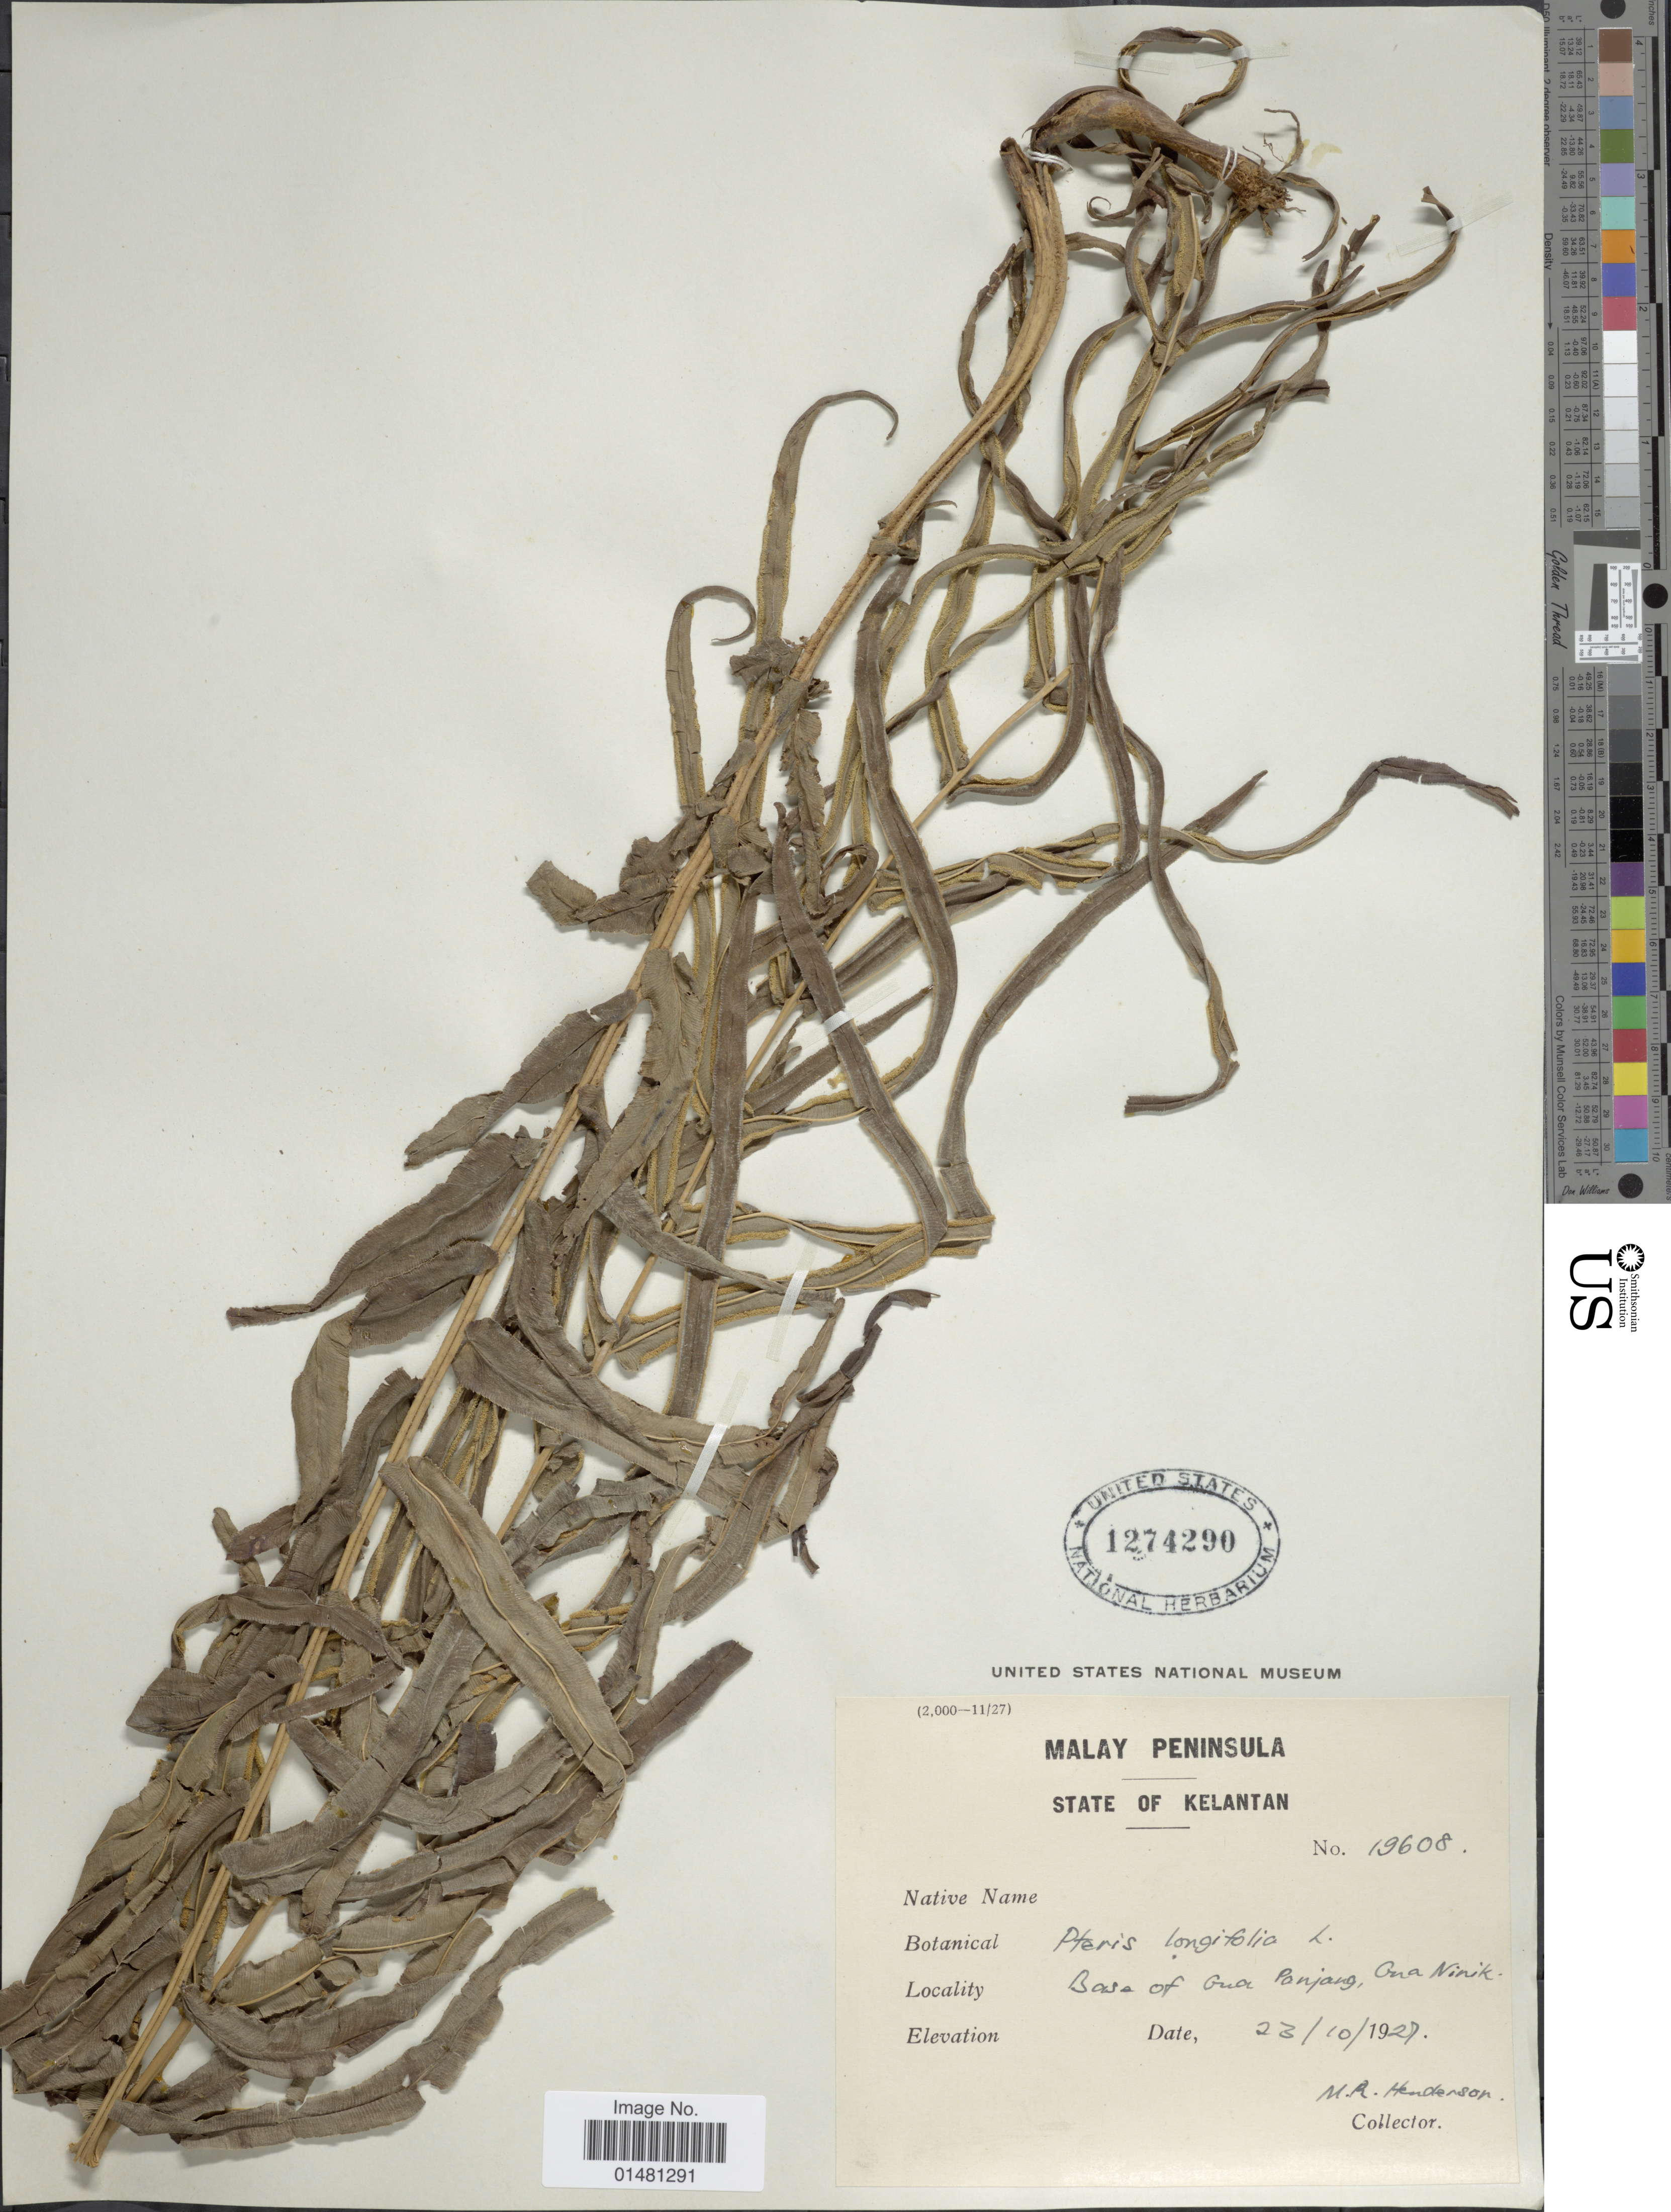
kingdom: Plantae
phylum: Tracheophyta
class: Polypodiopsida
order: Polypodiales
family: Pteridaceae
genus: Pteris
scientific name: Pteris vittata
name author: L.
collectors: M. Henderson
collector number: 19608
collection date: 1927-10-23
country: Malaysia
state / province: Kelantan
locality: Malay, Peninsula, Base of Gua Panjang, Gua Ninik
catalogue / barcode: US 1274290